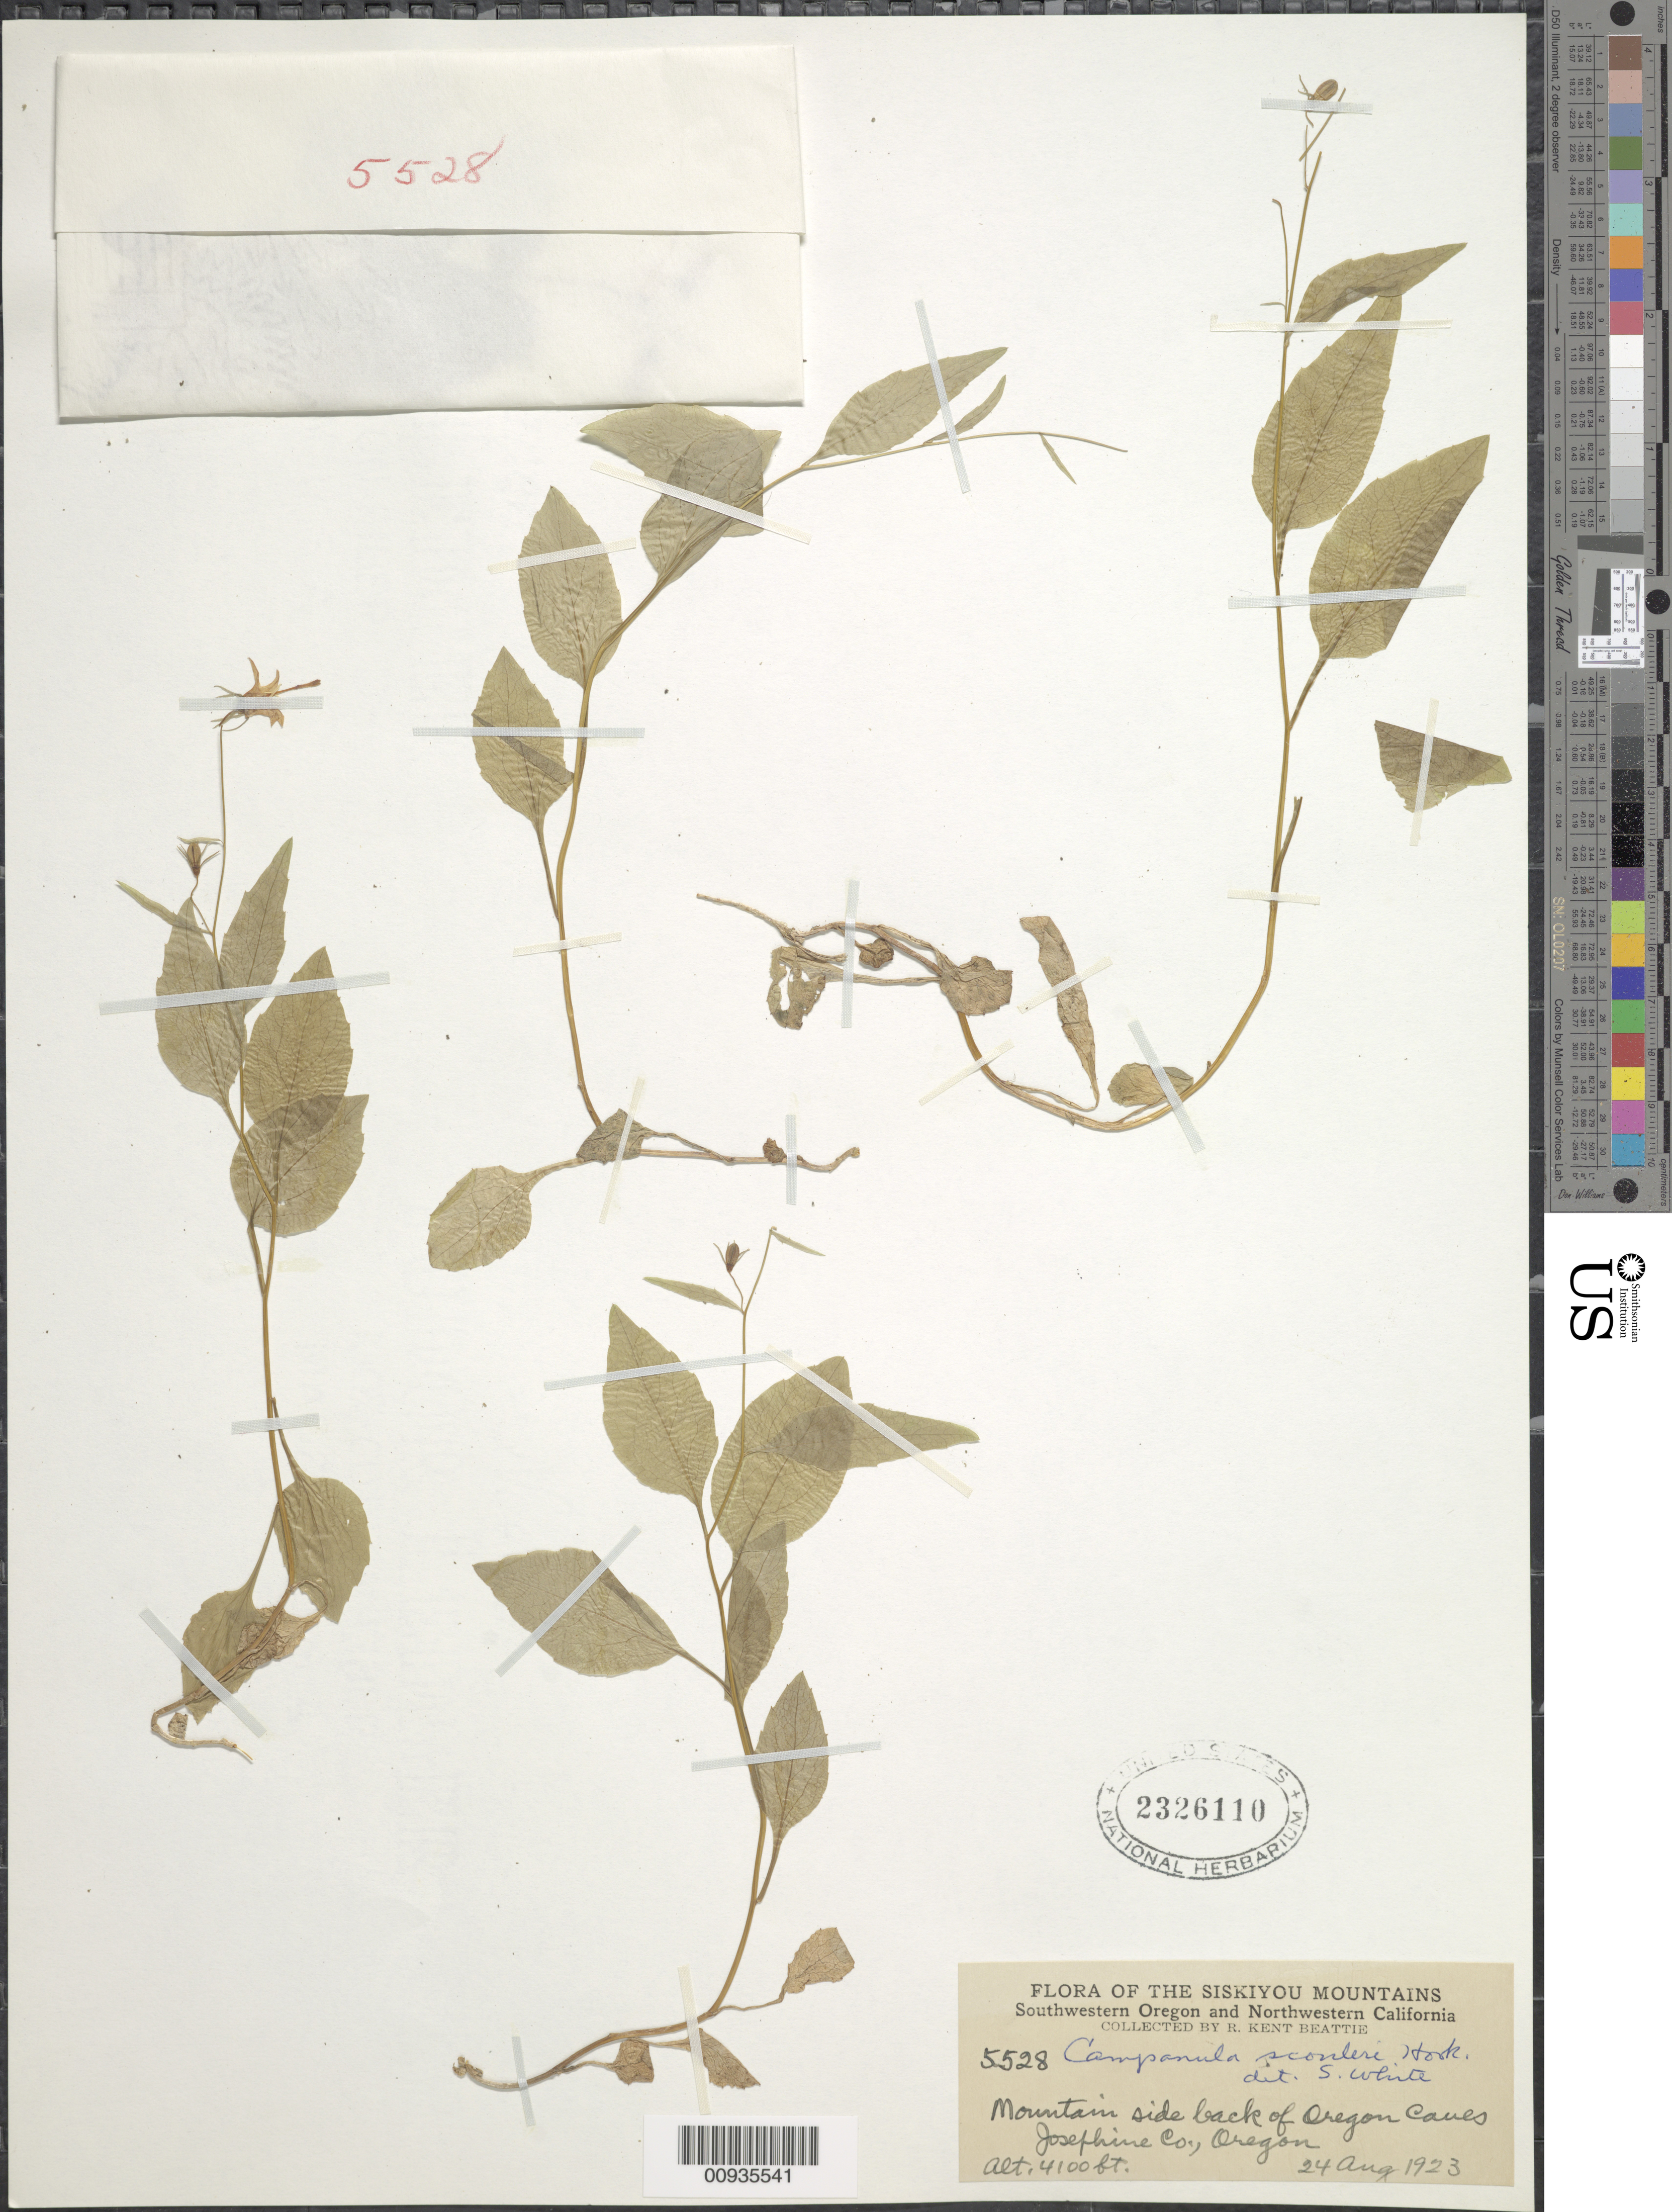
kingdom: Plantae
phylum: Tracheophyta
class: Magnoliopsida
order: Asterales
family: Campanulaceae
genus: Campanula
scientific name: Campanula scouleri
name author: Hook.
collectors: R. K. Beattie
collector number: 5528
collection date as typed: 24 Aug 1923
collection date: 1923-08-24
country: United States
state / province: Oregon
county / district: Josephine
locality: back of Oregon Caves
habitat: mountain side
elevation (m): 1250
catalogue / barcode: US 2326110